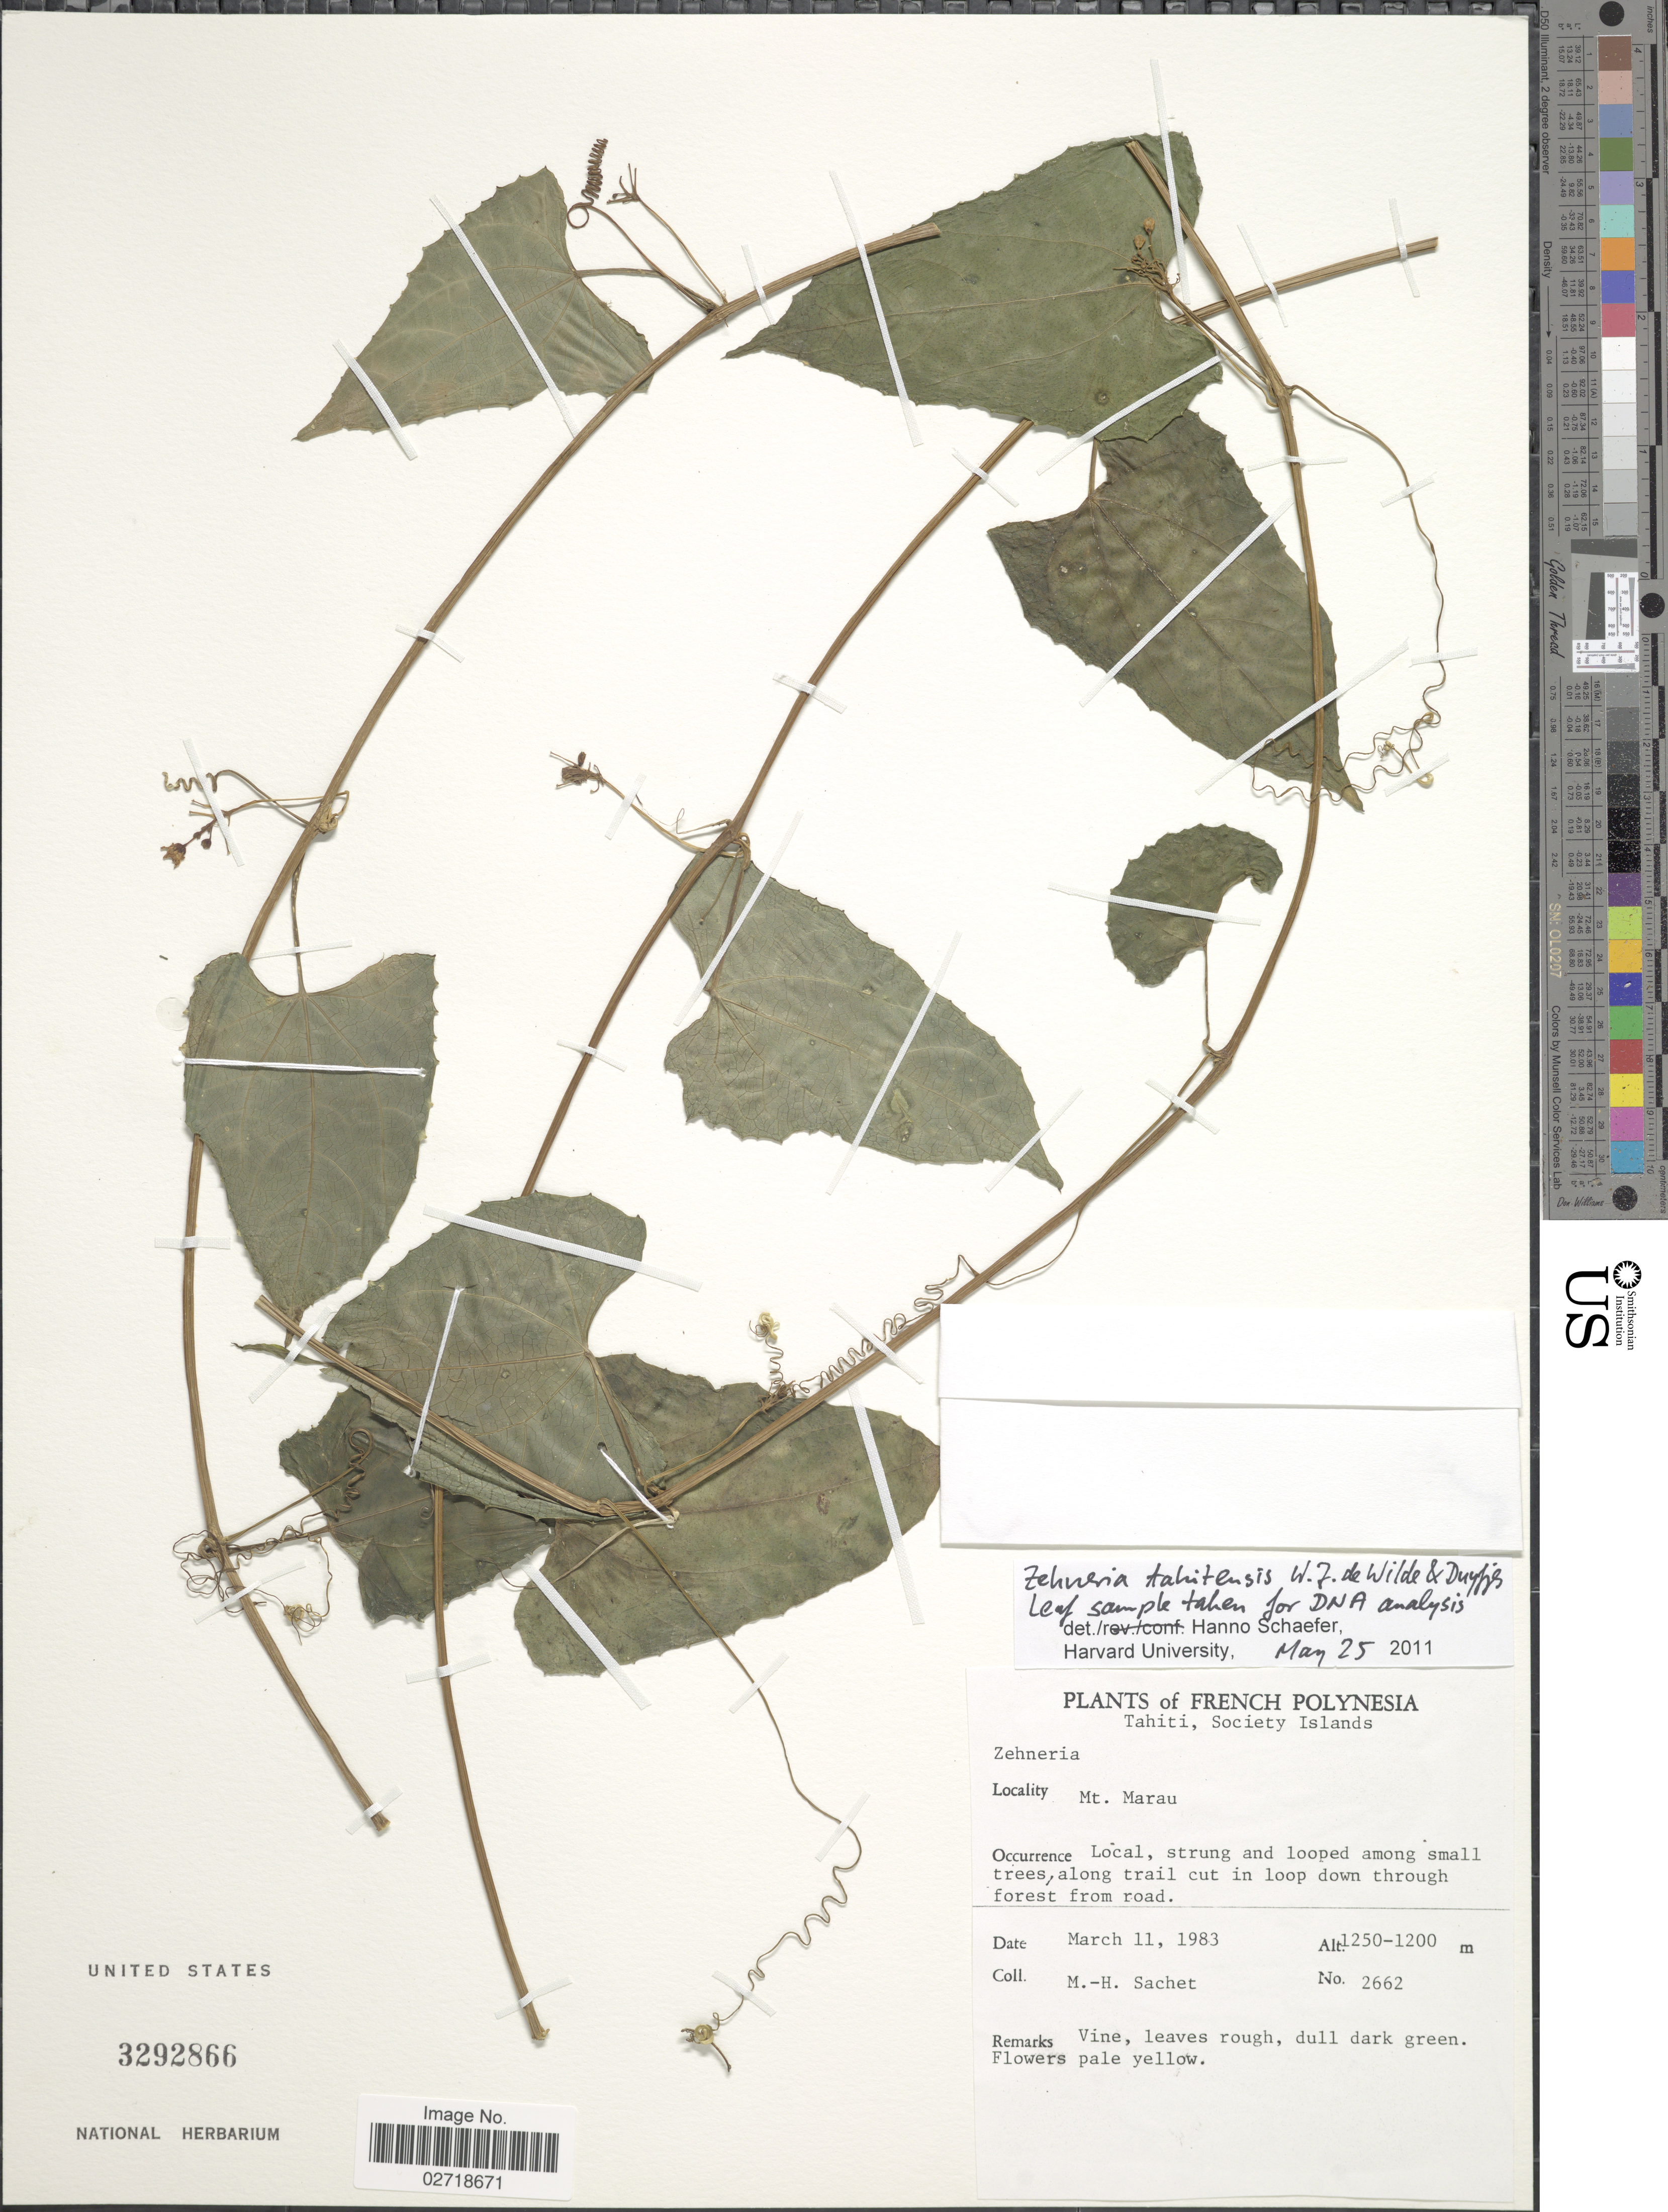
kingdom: Plantae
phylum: Tracheophyta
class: Magnoliopsida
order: Cucurbitales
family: Cucurbitaceae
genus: Zehneria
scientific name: Zehneria tahitensis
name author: W.J. de Wilde & Duyfjes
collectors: M.-H. Sachet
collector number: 2662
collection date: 1983-03-11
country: French Polynesia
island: Tahiti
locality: Tahiti, Society Islands, Mt. Marau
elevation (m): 1200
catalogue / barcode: US 3292866